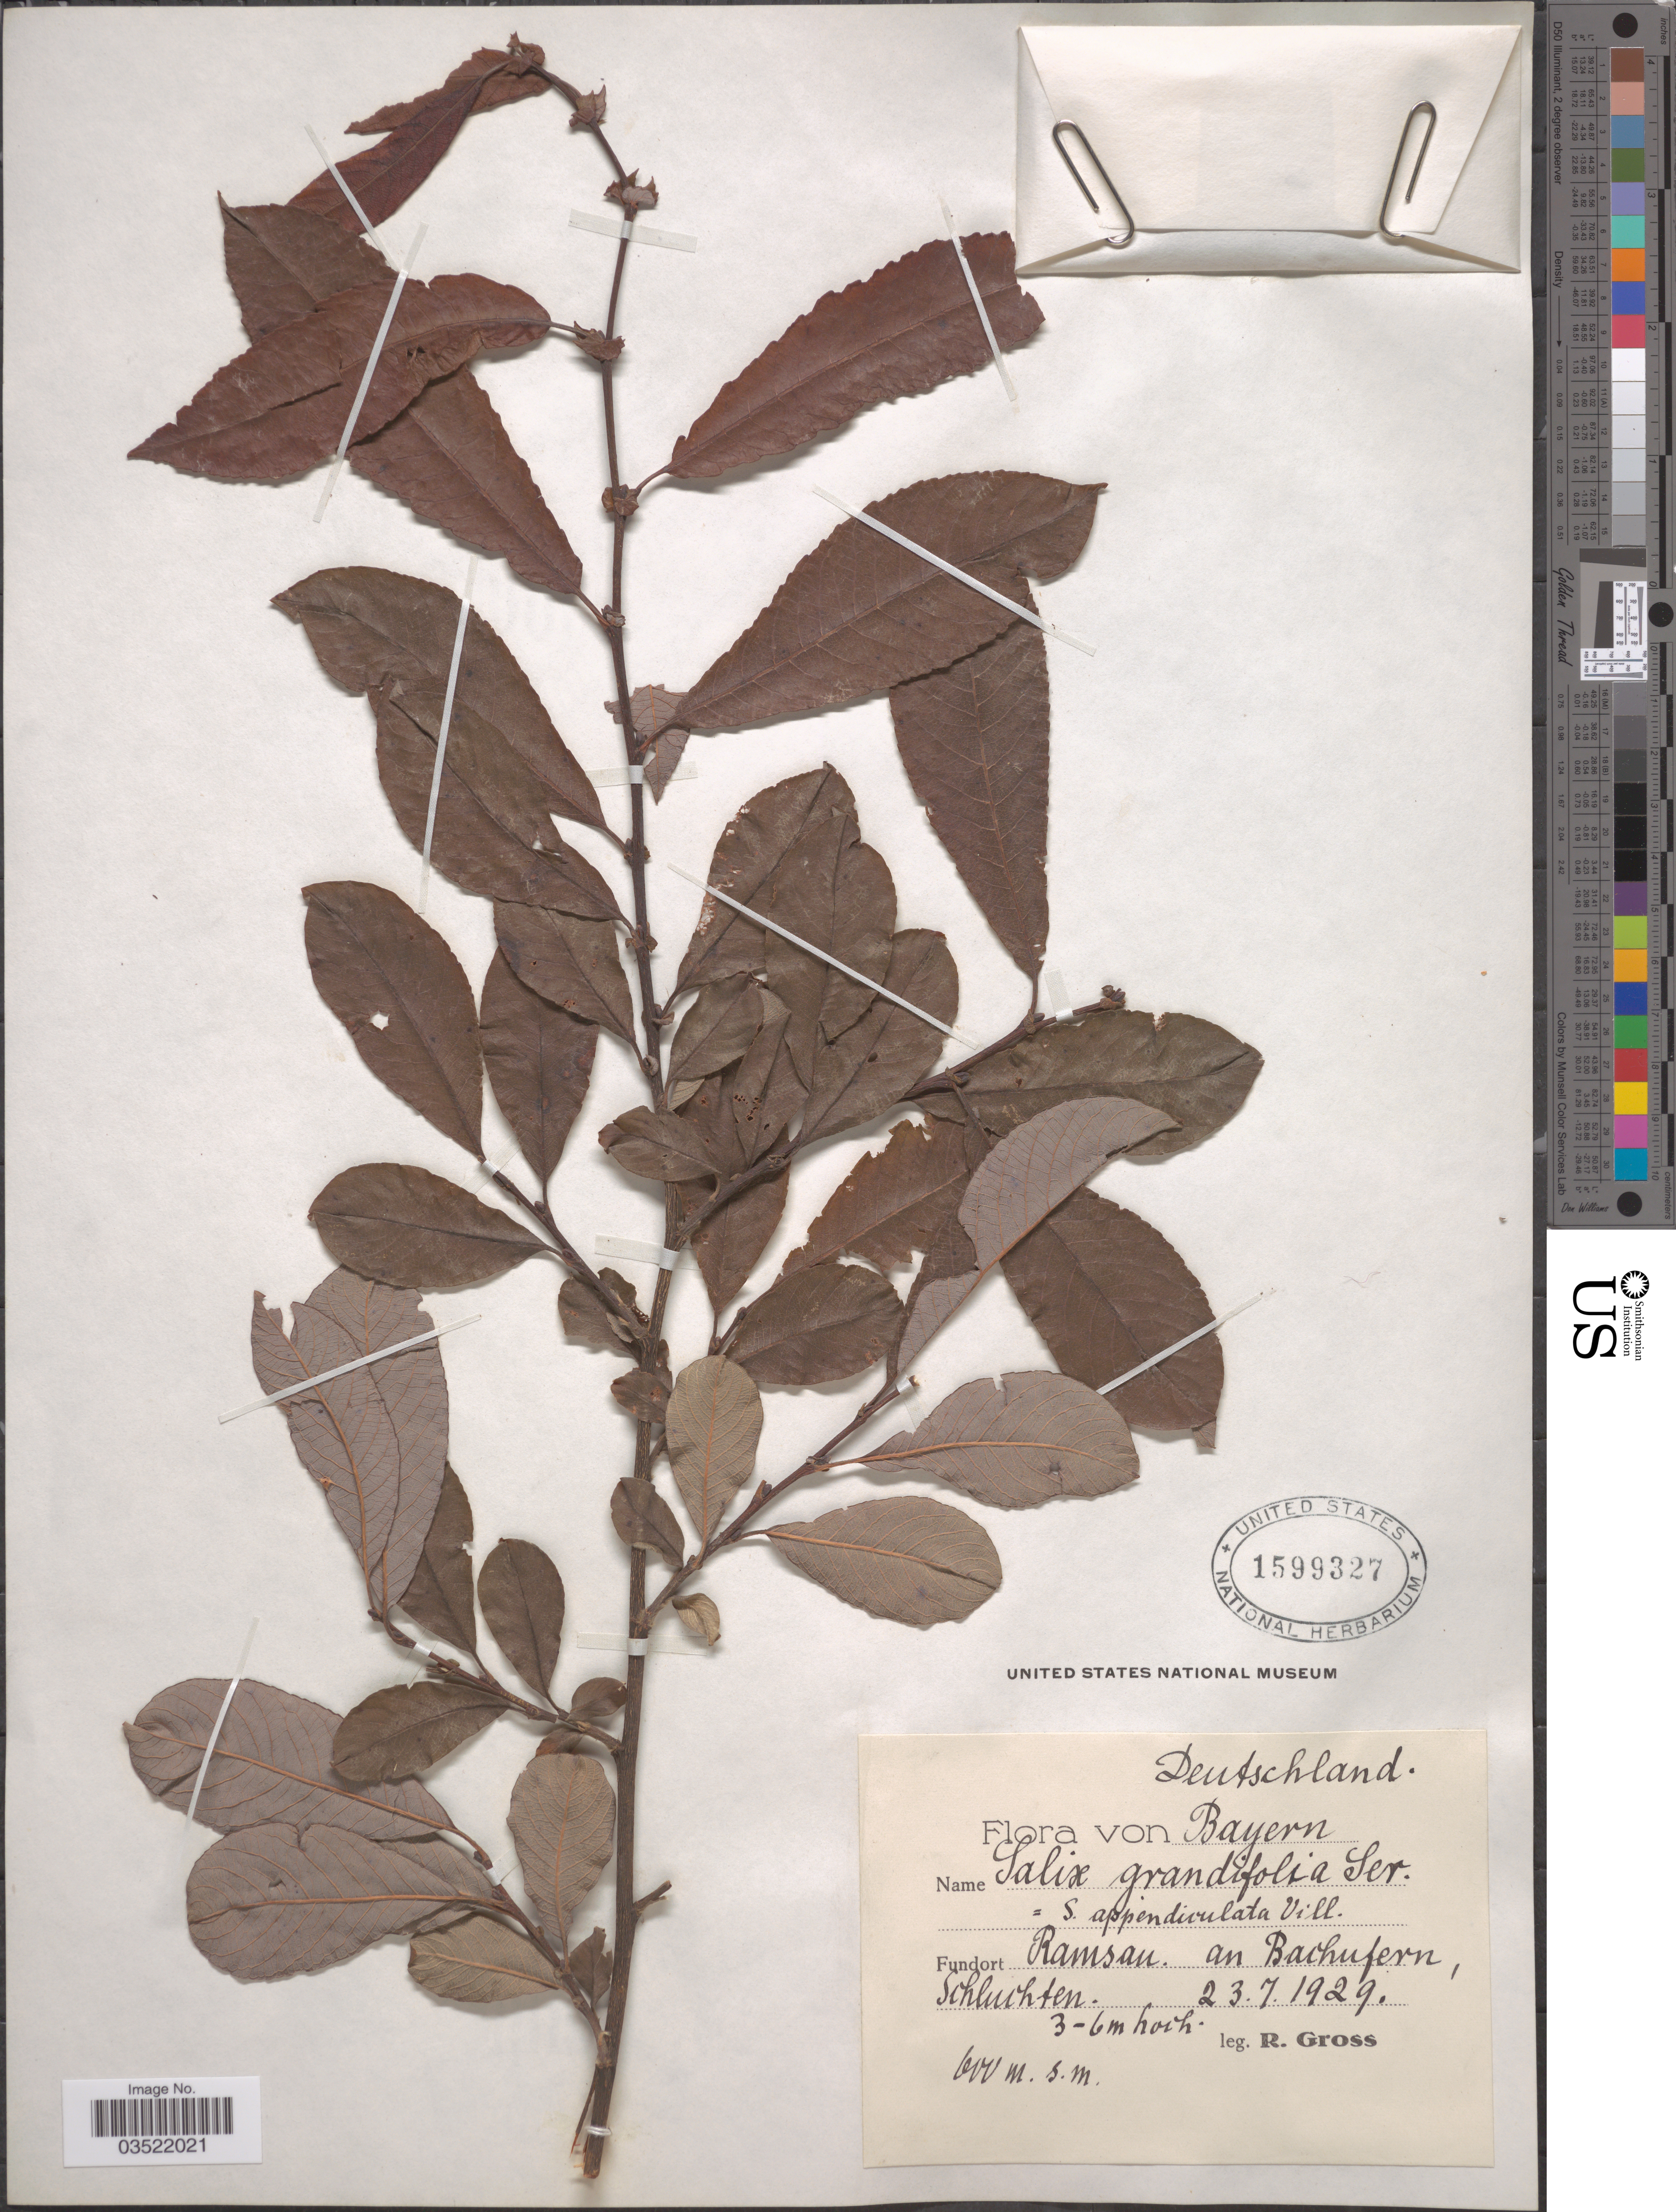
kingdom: Plantae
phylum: Tracheophyta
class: Magnoliopsida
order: Malpighiales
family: Salicaceae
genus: Salix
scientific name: Salix grandifolia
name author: Ser.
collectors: R. Gross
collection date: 1929-07-23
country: Germany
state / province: Bayern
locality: Deutschland. Ramsau. An Bachufern, Schluchten.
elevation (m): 600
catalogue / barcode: US 1599327